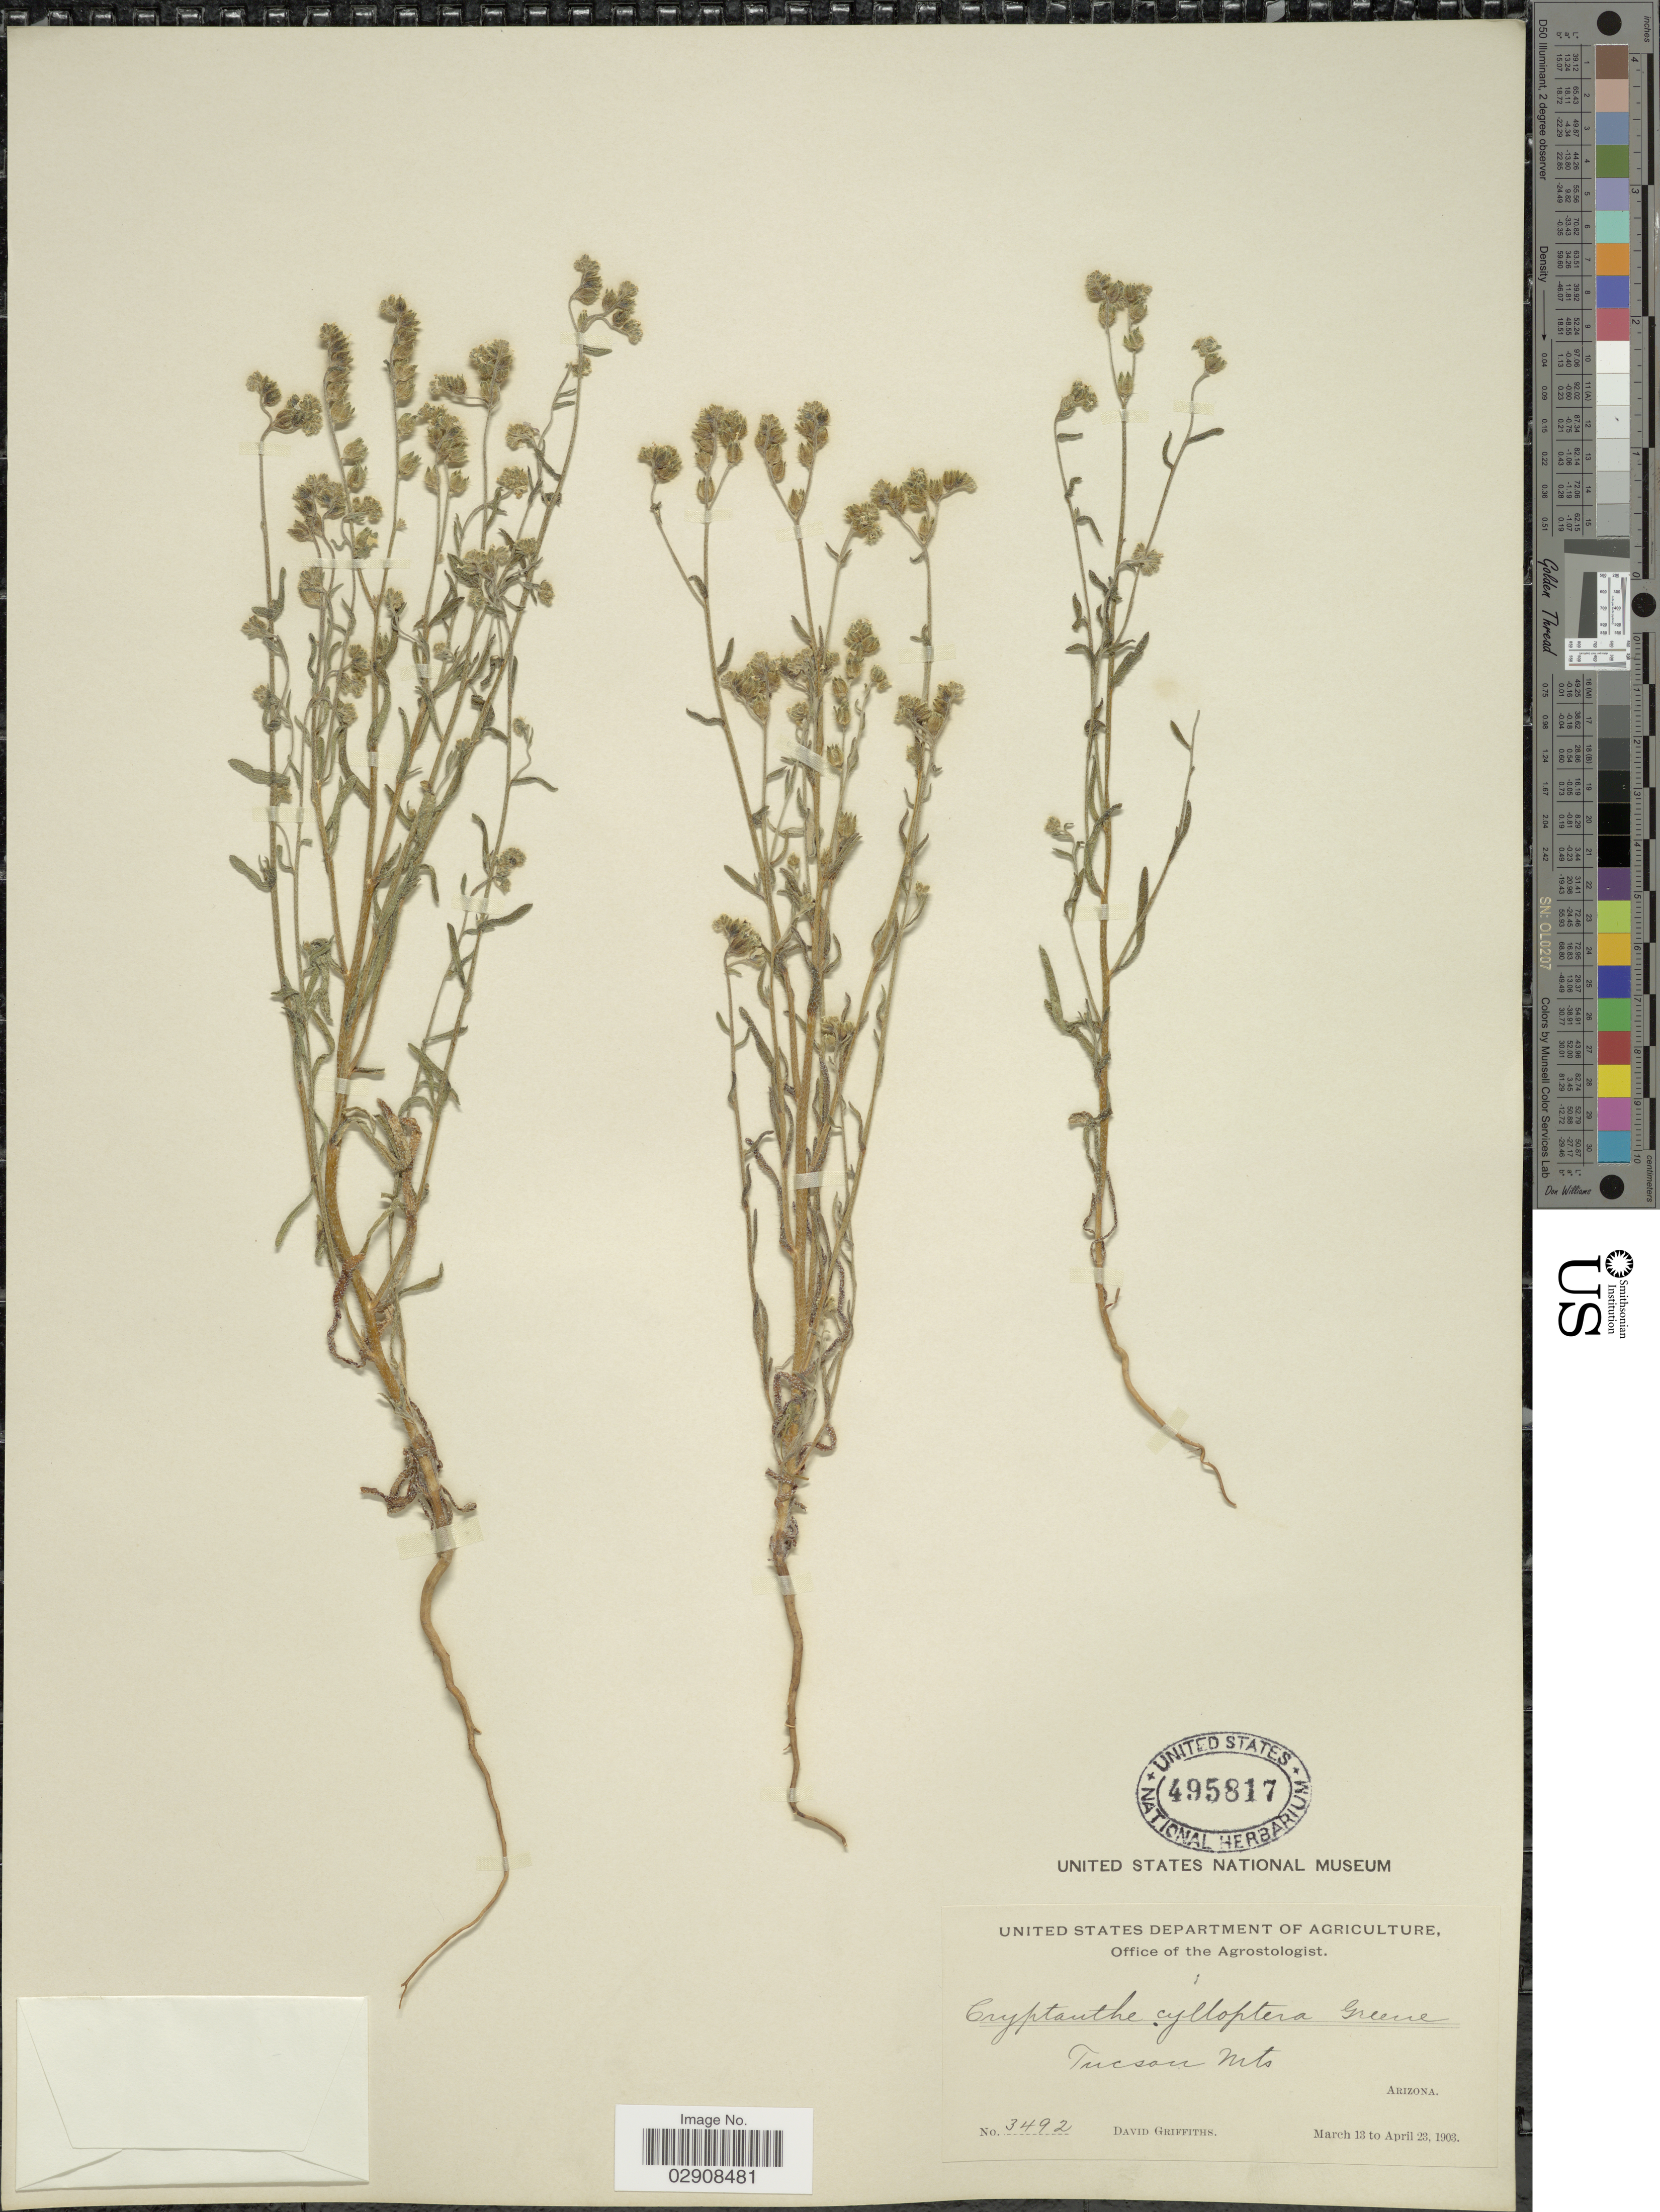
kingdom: Plantae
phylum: Tracheophyta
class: Magnoliopsida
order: Boraginales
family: Boraginaceae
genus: Cryptantha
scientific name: Cryptantha pterocarya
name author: (Torr.) Greene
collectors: D. Griffiths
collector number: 3492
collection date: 1903-03-13/1903-04-23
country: United States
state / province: Arizona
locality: Tucson Mts.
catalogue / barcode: US 495817